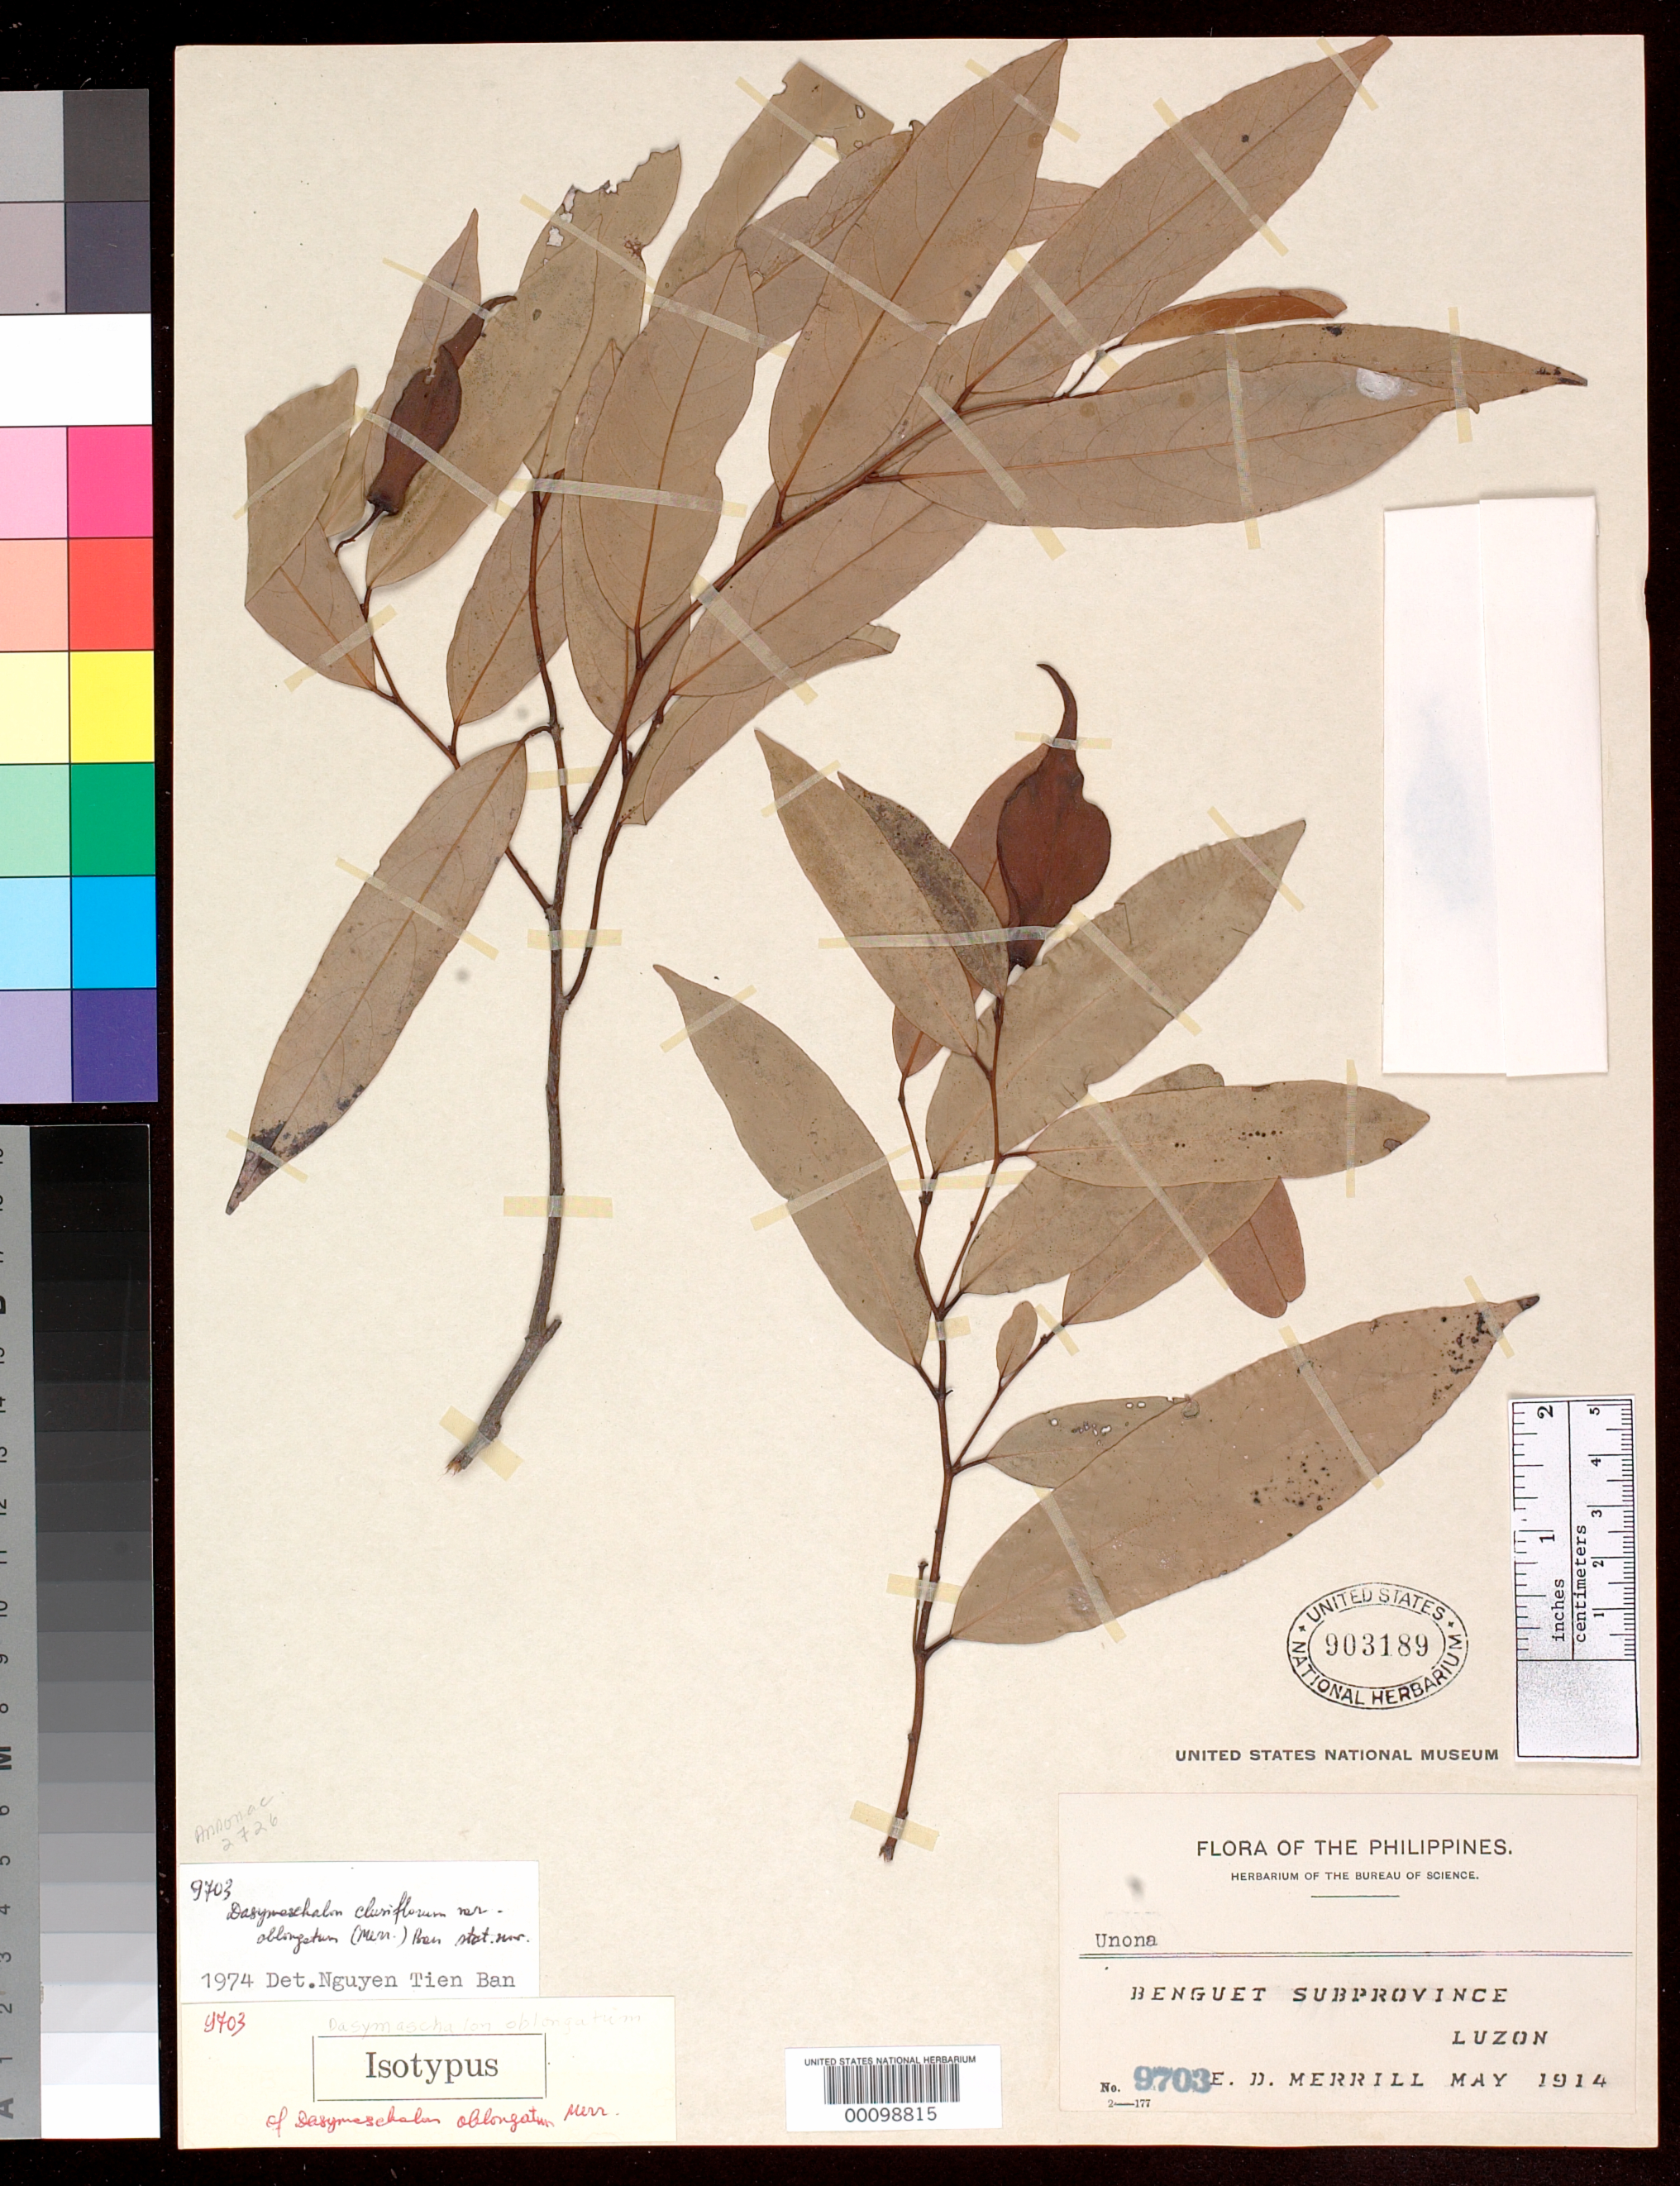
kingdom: Plantae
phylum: Tracheophyta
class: Magnoliopsida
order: Magnoliales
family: Annonaceae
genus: Dasymaschalon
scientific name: Dasymaschalon oblongatum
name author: Merr.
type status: Isotype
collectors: E. D. Merrill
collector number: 9703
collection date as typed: May 1914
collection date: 1914-05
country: Philippines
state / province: Cordillera (Administrative Region)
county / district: Benguet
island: Luzon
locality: Baguio.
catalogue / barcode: US 903189